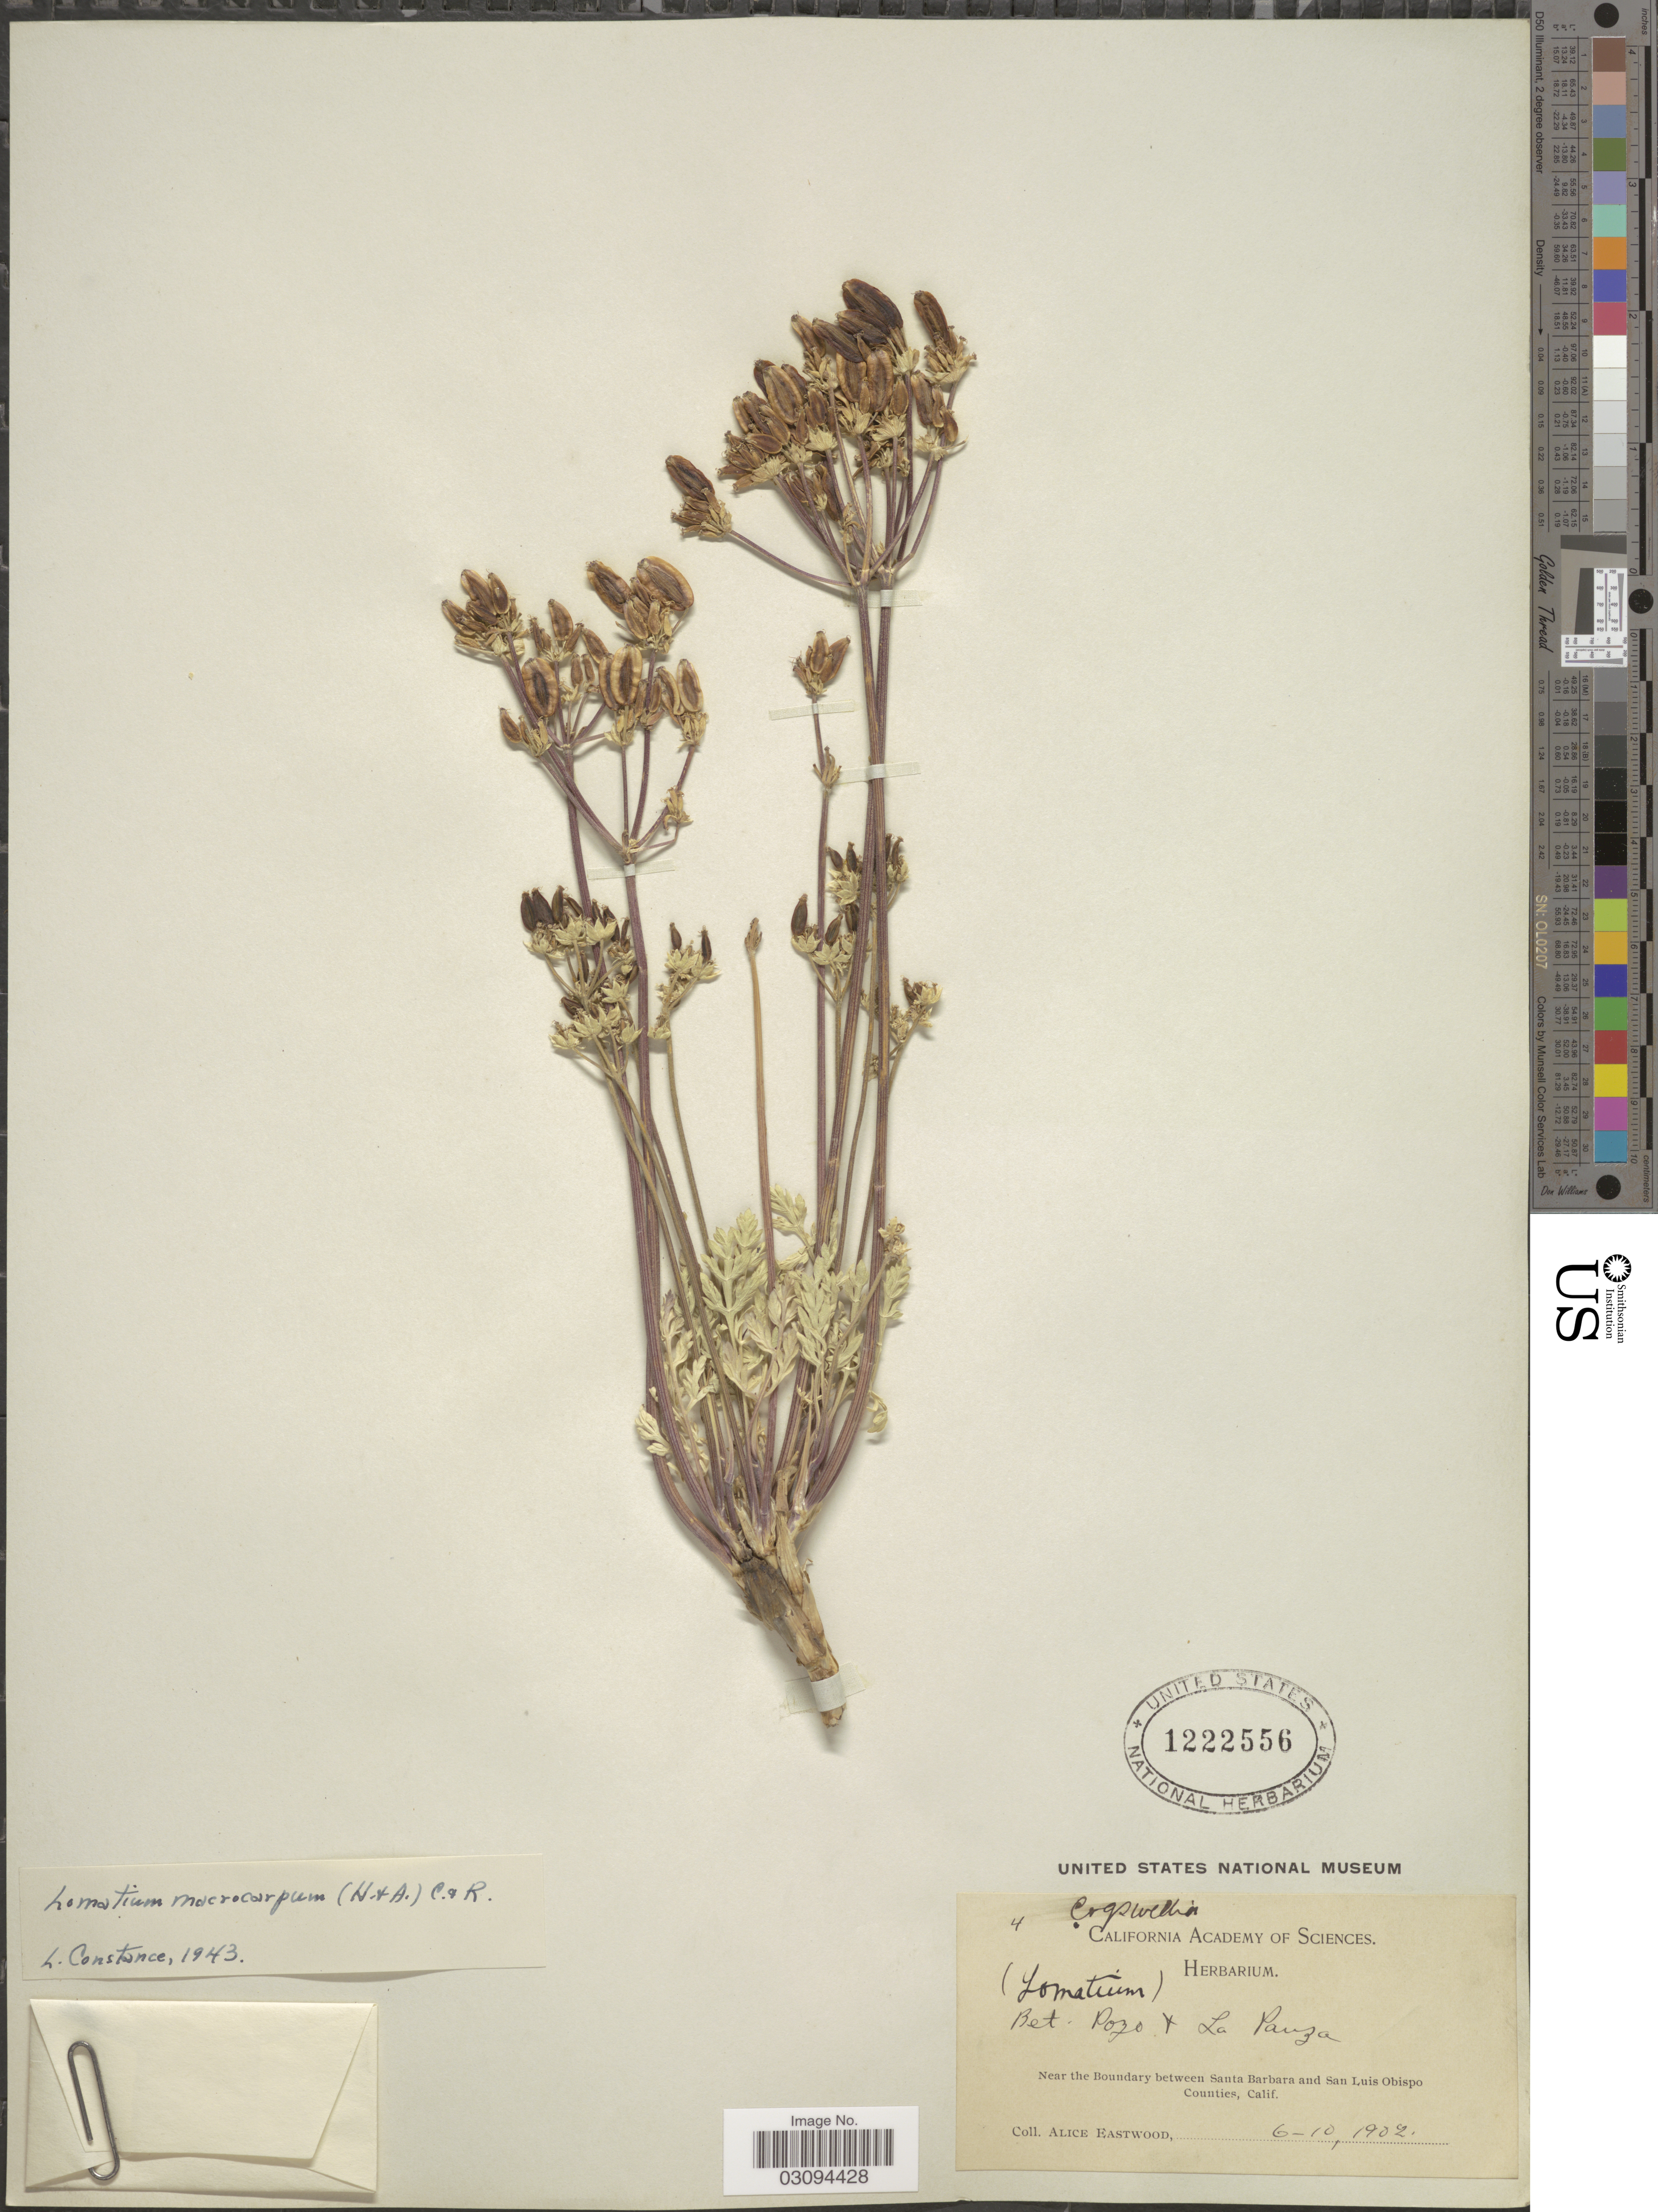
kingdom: Plantae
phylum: Tracheophyta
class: Magnoliopsida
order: Apiales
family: Apiaceae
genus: Lomatium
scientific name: Lomatium macrocarpum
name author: (Hook. et al.) J.M. Coult. & Rose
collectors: A. Eastwood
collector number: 4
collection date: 1902-06-10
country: United States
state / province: California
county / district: Santa Barbara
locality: Near the Boundary between Santa Barbara and San Luis Obispo Counties, Calif. Bet. Pozo & La Panza.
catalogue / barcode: US 1222556